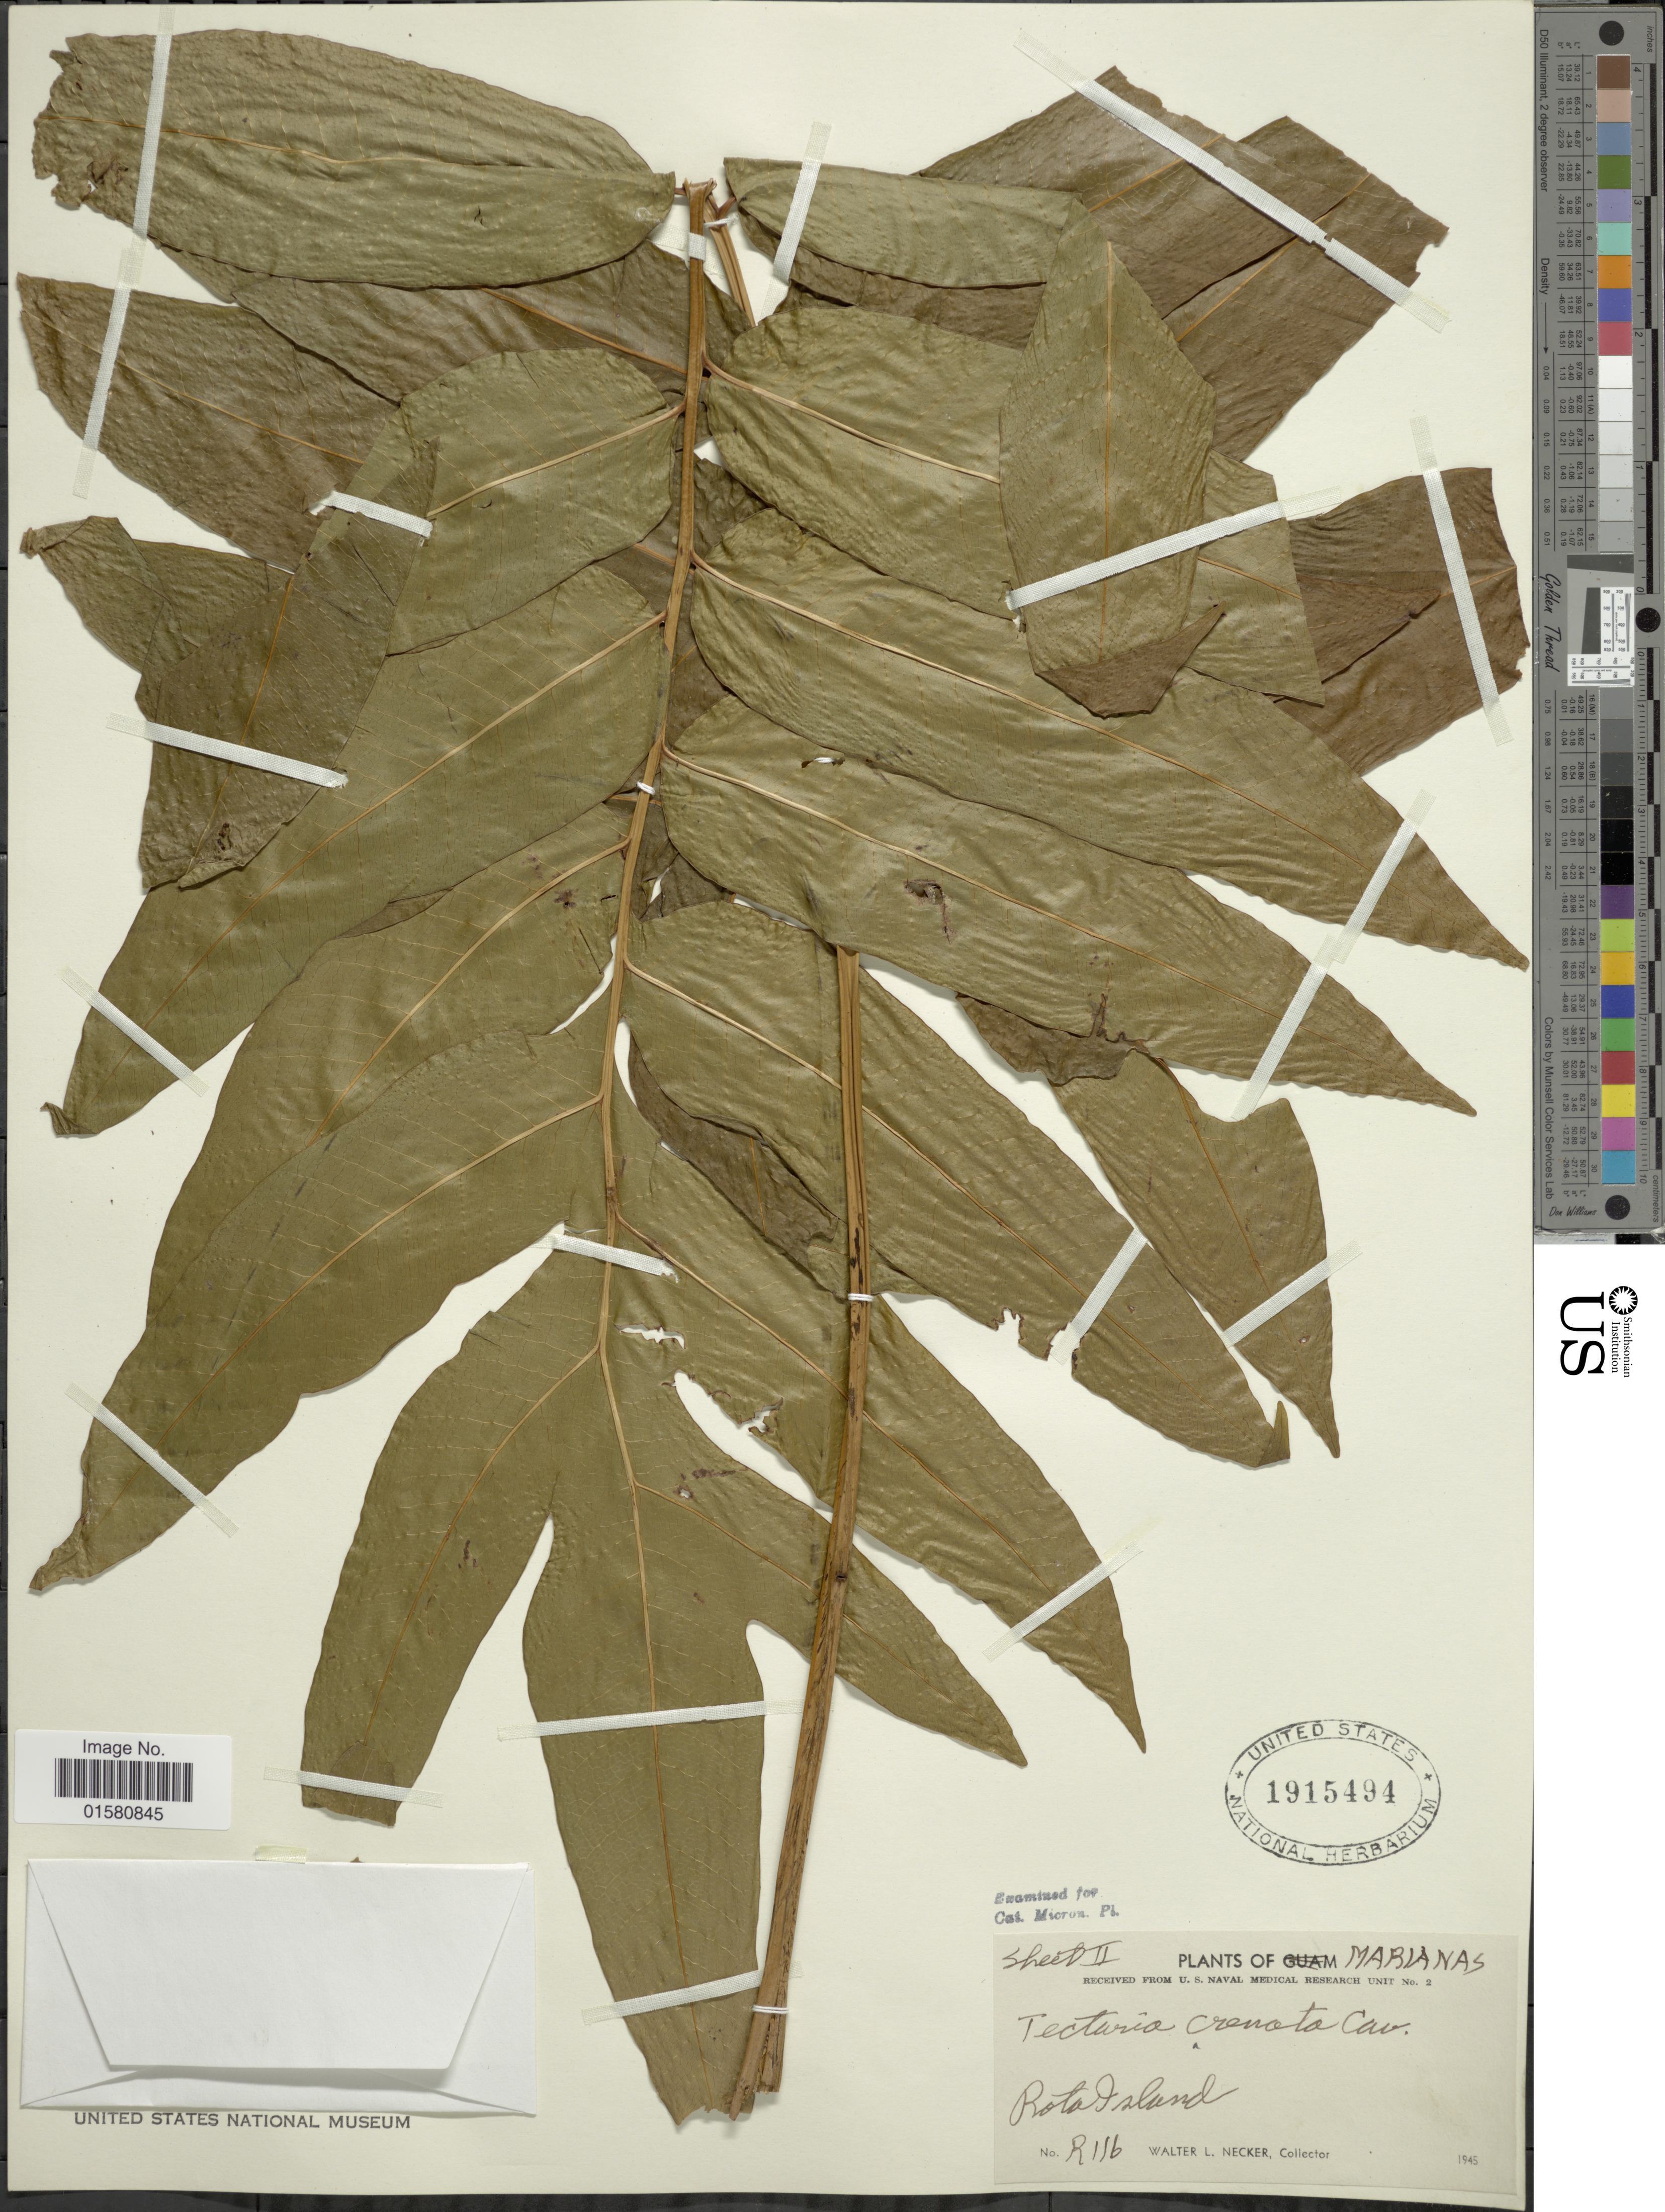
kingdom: Plantae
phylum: Tracheophyta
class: Polypodiopsida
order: Polypodiales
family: Tectariaceae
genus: Tectaria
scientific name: Tectaria crenata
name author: Cav.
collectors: W. L. Necker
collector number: R 116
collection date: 1945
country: Northern Mariana Islands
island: Rota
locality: Rota Island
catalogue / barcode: US 1915494